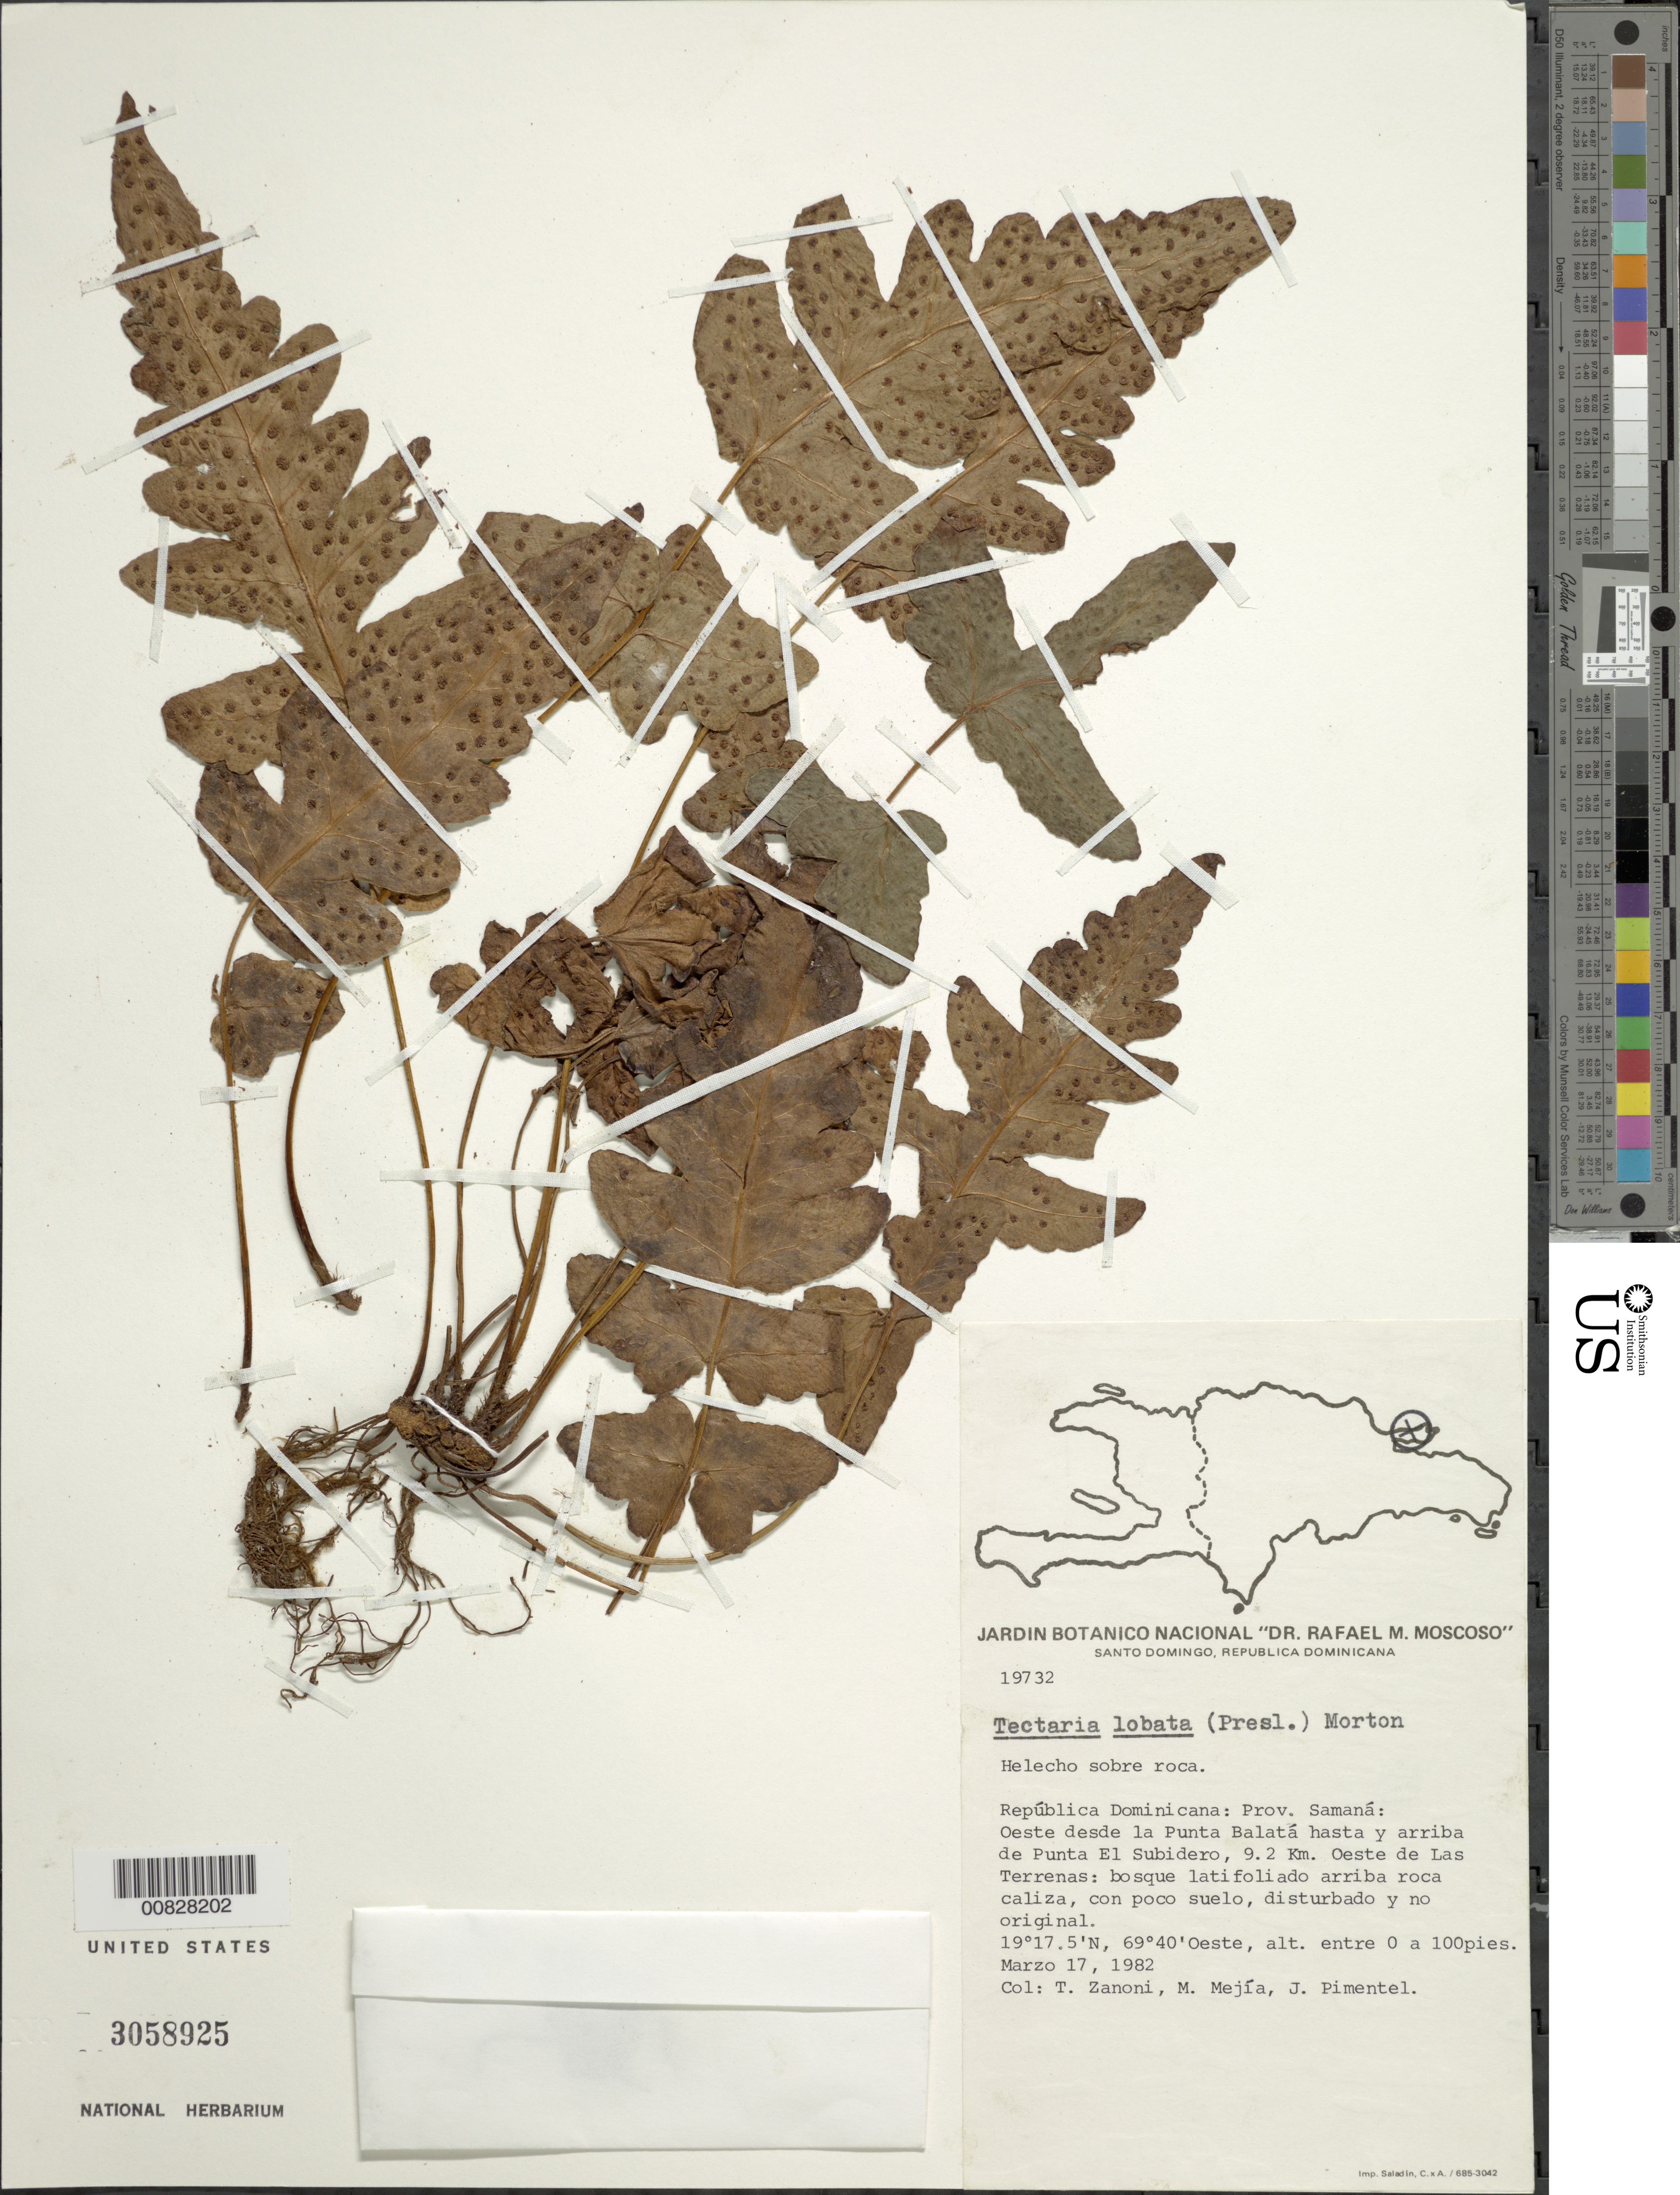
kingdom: Plantae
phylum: Tracheophyta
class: Polypodiopsida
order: Polypodiales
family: Tectariaceae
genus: Tectaria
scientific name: Tectaria fimbriata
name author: (Willd.) Lourteig & Proctor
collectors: T. A. Zanoni, M. Mejia & J. Pimentel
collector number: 19732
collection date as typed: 17 Mar 1982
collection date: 1982-03-17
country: Dominican Republic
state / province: Samana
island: Hispaniola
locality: Punta Balatá, W of; arriba de Punta El Subidero, 9.2 km W de Las Terrenas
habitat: Bosque latifoliado arriba roca caliza, con poco suelo, disturbado y no original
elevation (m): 0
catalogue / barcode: US 3058925